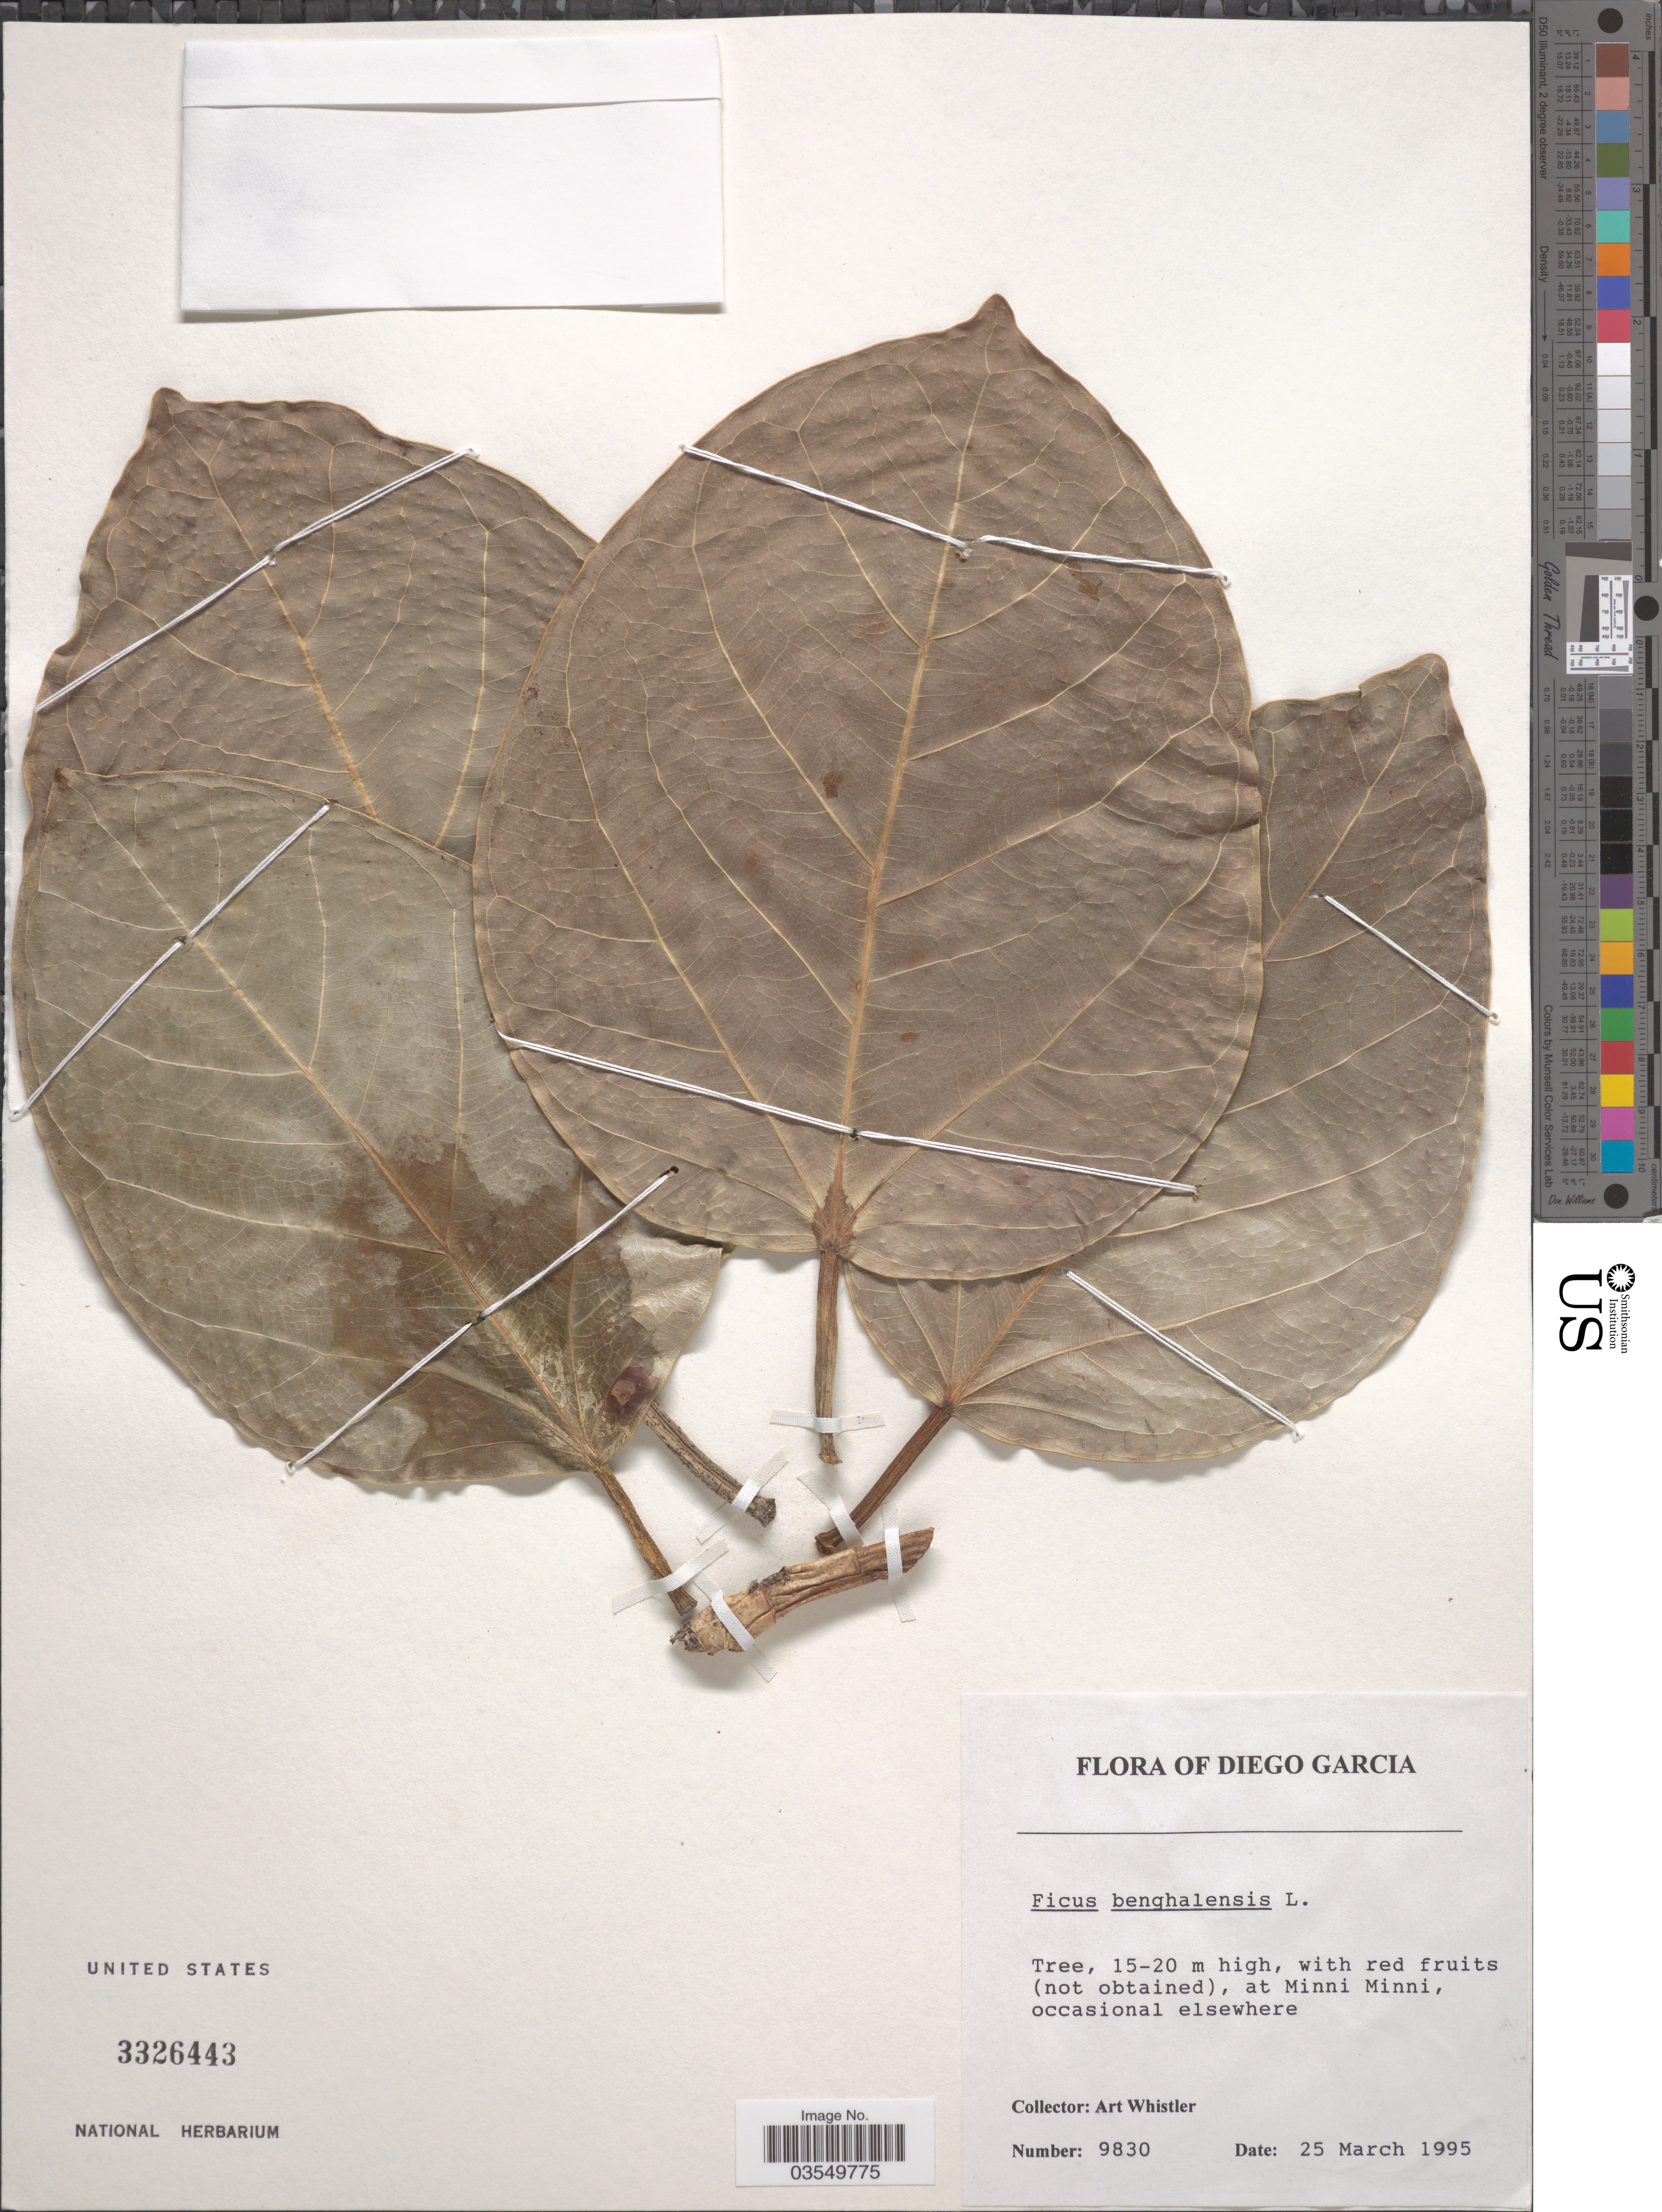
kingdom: Plantae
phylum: Tracheophyta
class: Magnoliopsida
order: Rosales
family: Moraceae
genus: Ficus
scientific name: Ficus benghalensis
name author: L.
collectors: A. Whistler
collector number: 9830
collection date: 1995-03-25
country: British Indian Ocean Territory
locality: Diego Garcia. At Minni Minni.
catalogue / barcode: US 3326443